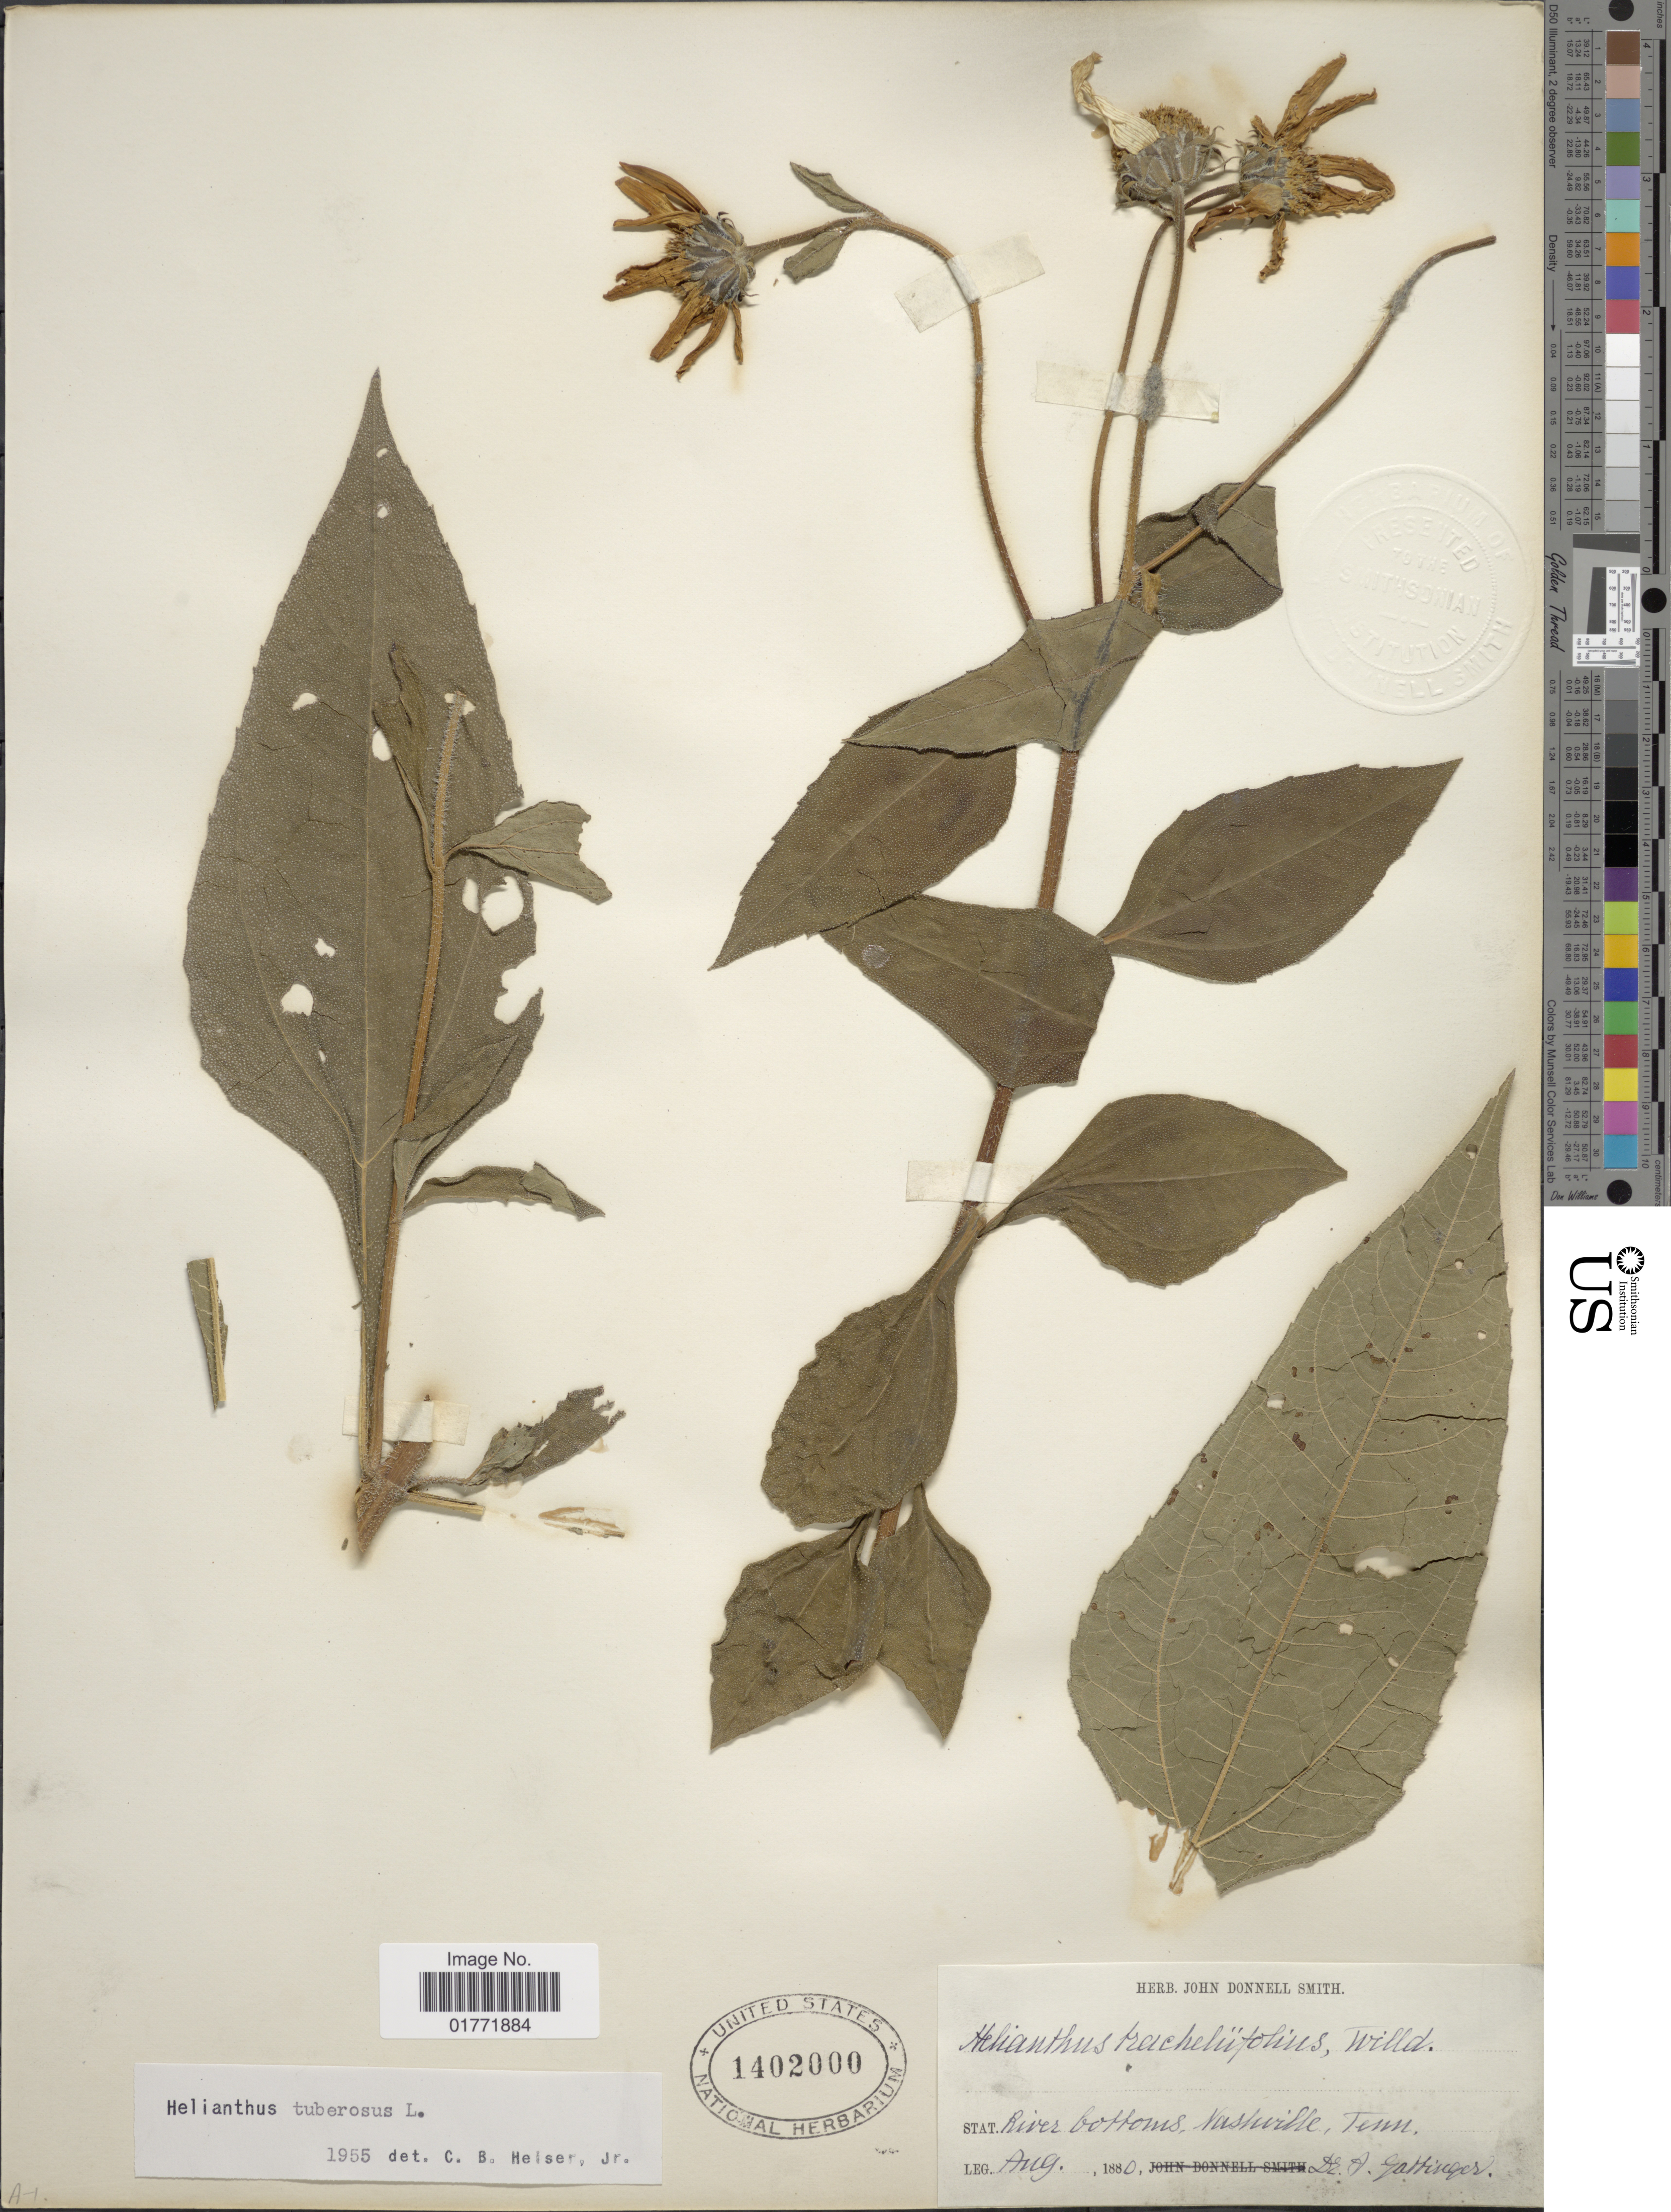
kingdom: Plantae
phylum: Tracheophyta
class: Magnoliopsida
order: Asterales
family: Asteraceae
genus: Helianthus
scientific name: Helianthus tuberosus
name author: L.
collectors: A. Gattinger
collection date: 1880-08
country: United States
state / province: Tennessee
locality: River bottoms, Nashville, Tenn.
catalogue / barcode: US 1402000